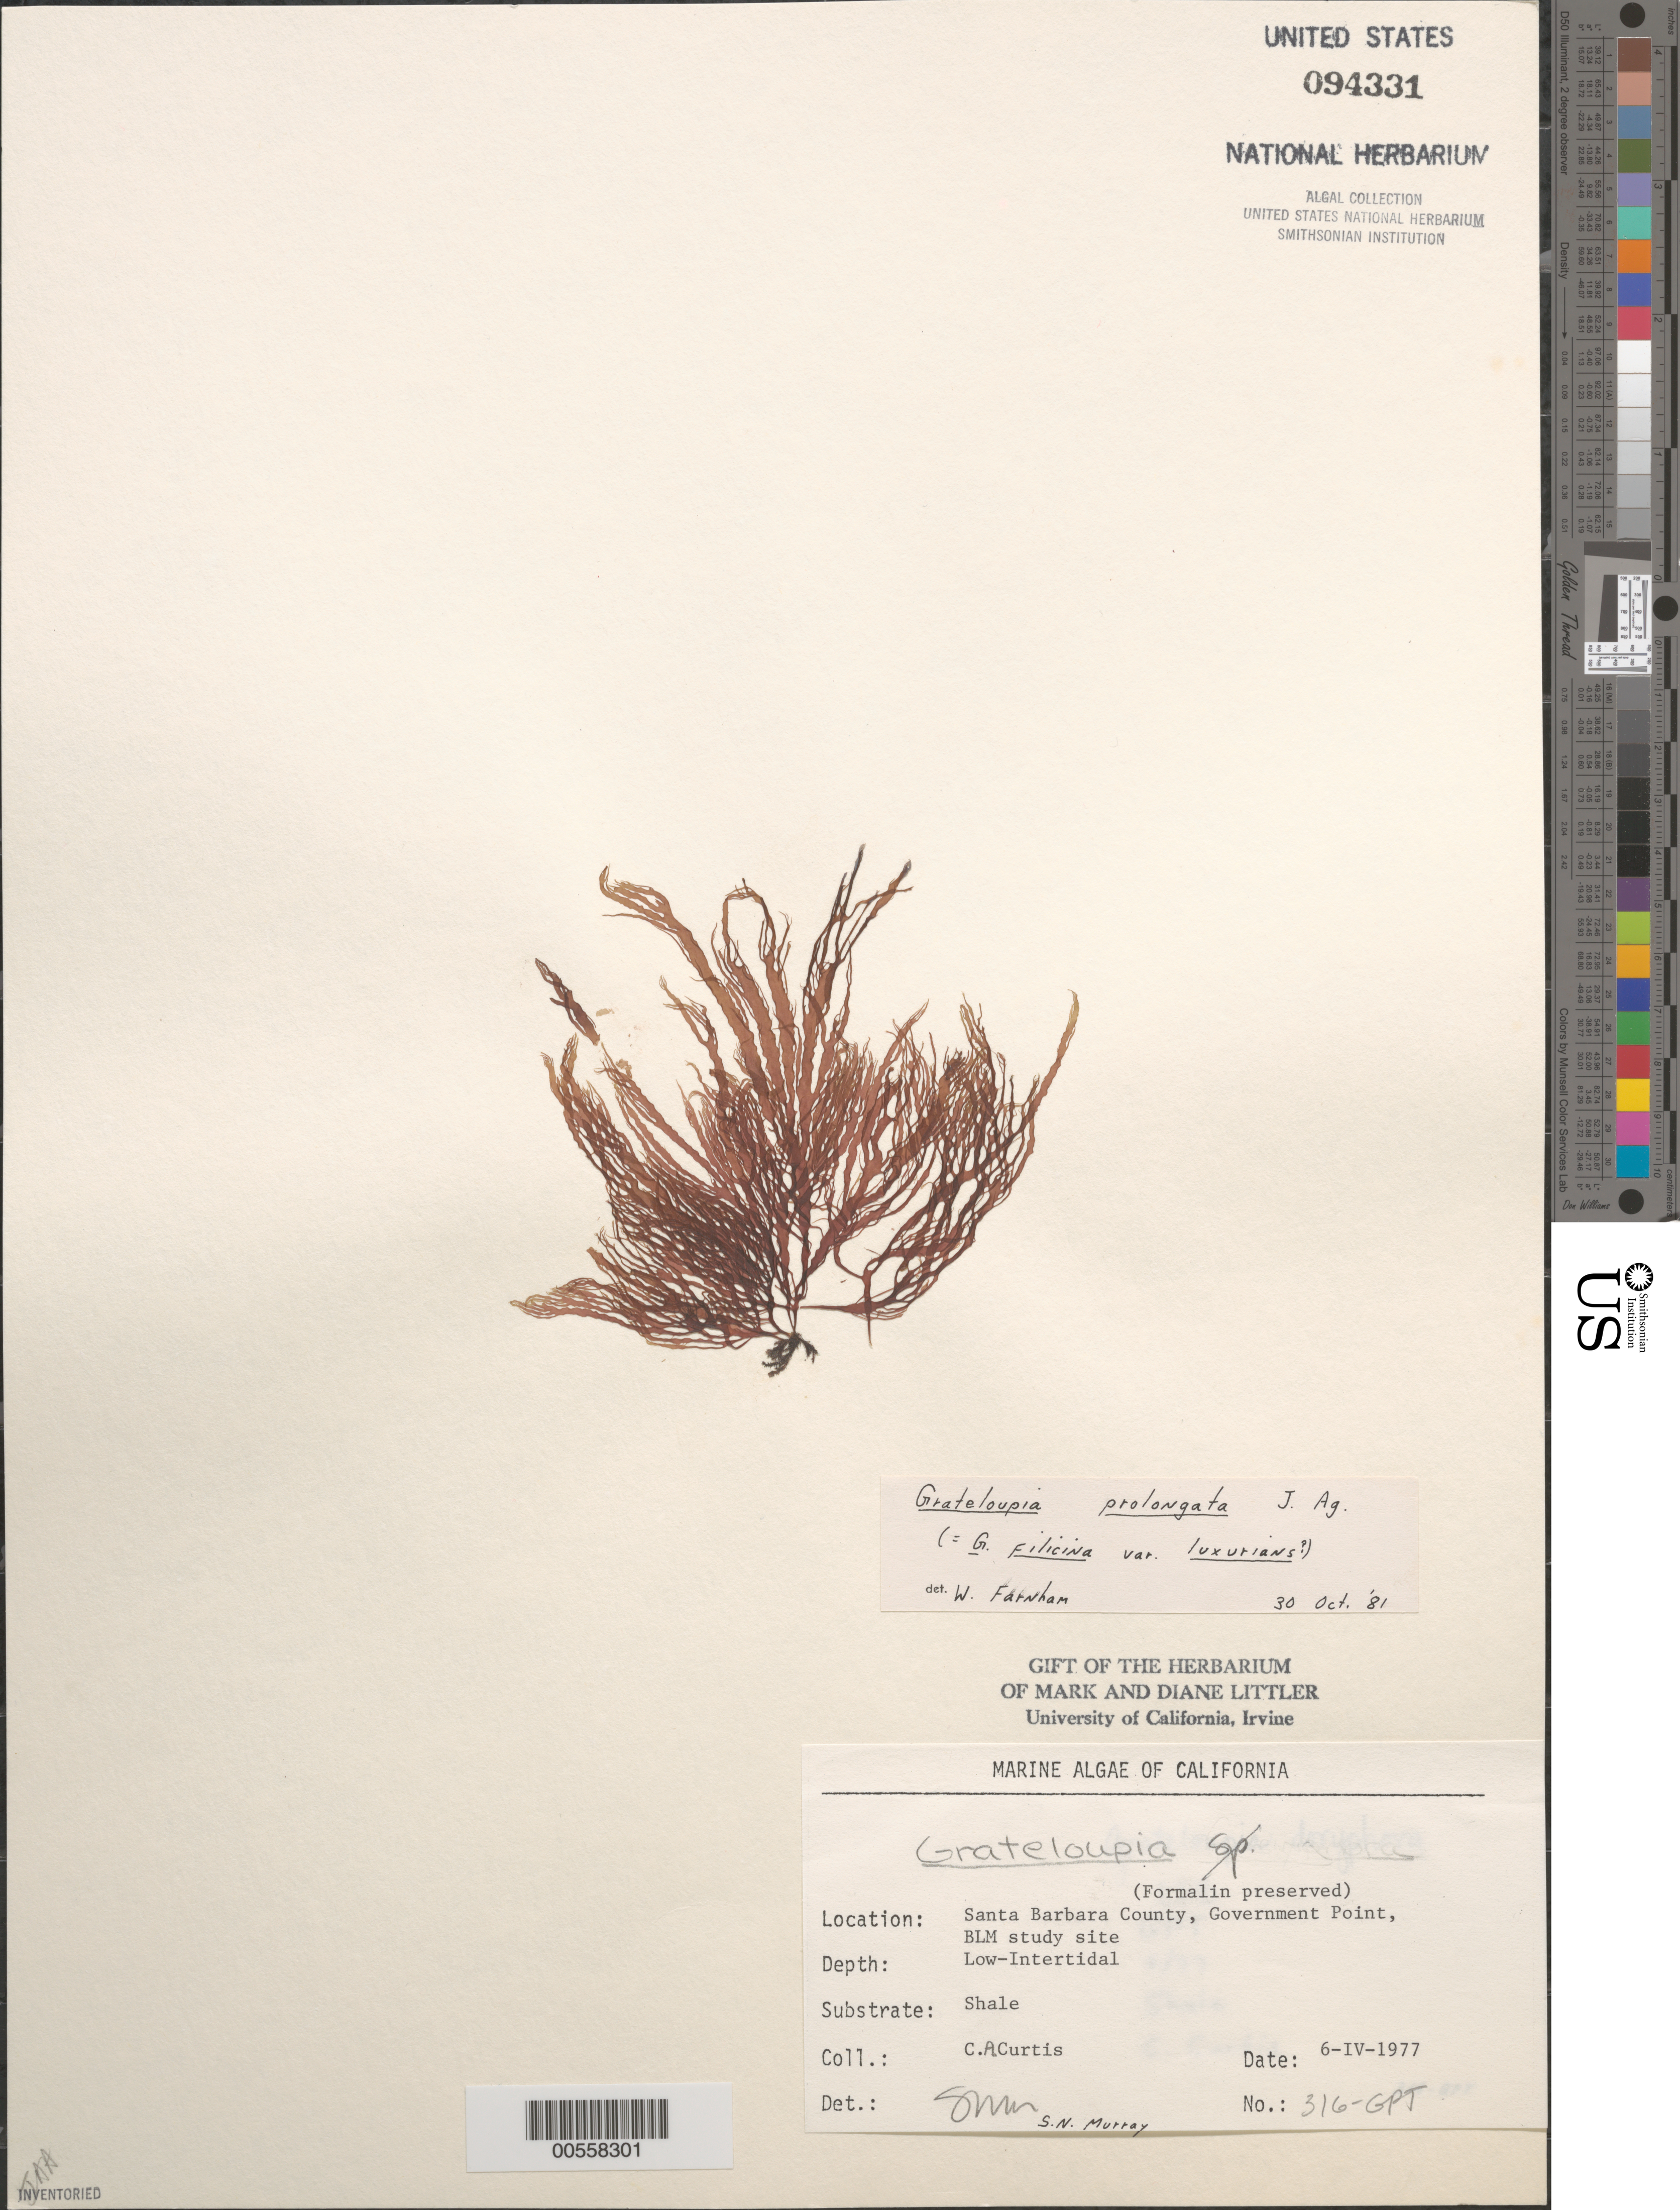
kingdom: Plantae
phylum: Rhodophyta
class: Florideophyceae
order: Halymeniales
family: Halymeniaceae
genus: Grateloupia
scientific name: Grateloupia prolongata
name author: J. Agardh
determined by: Farnham, W. F.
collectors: C. Curtis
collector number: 316-gpt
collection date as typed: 06 Apr 1977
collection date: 1977-04-06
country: United States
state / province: California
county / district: Santa Barbara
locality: Government Point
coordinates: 34 26'31"N, 120 24'06"W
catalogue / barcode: US 94331